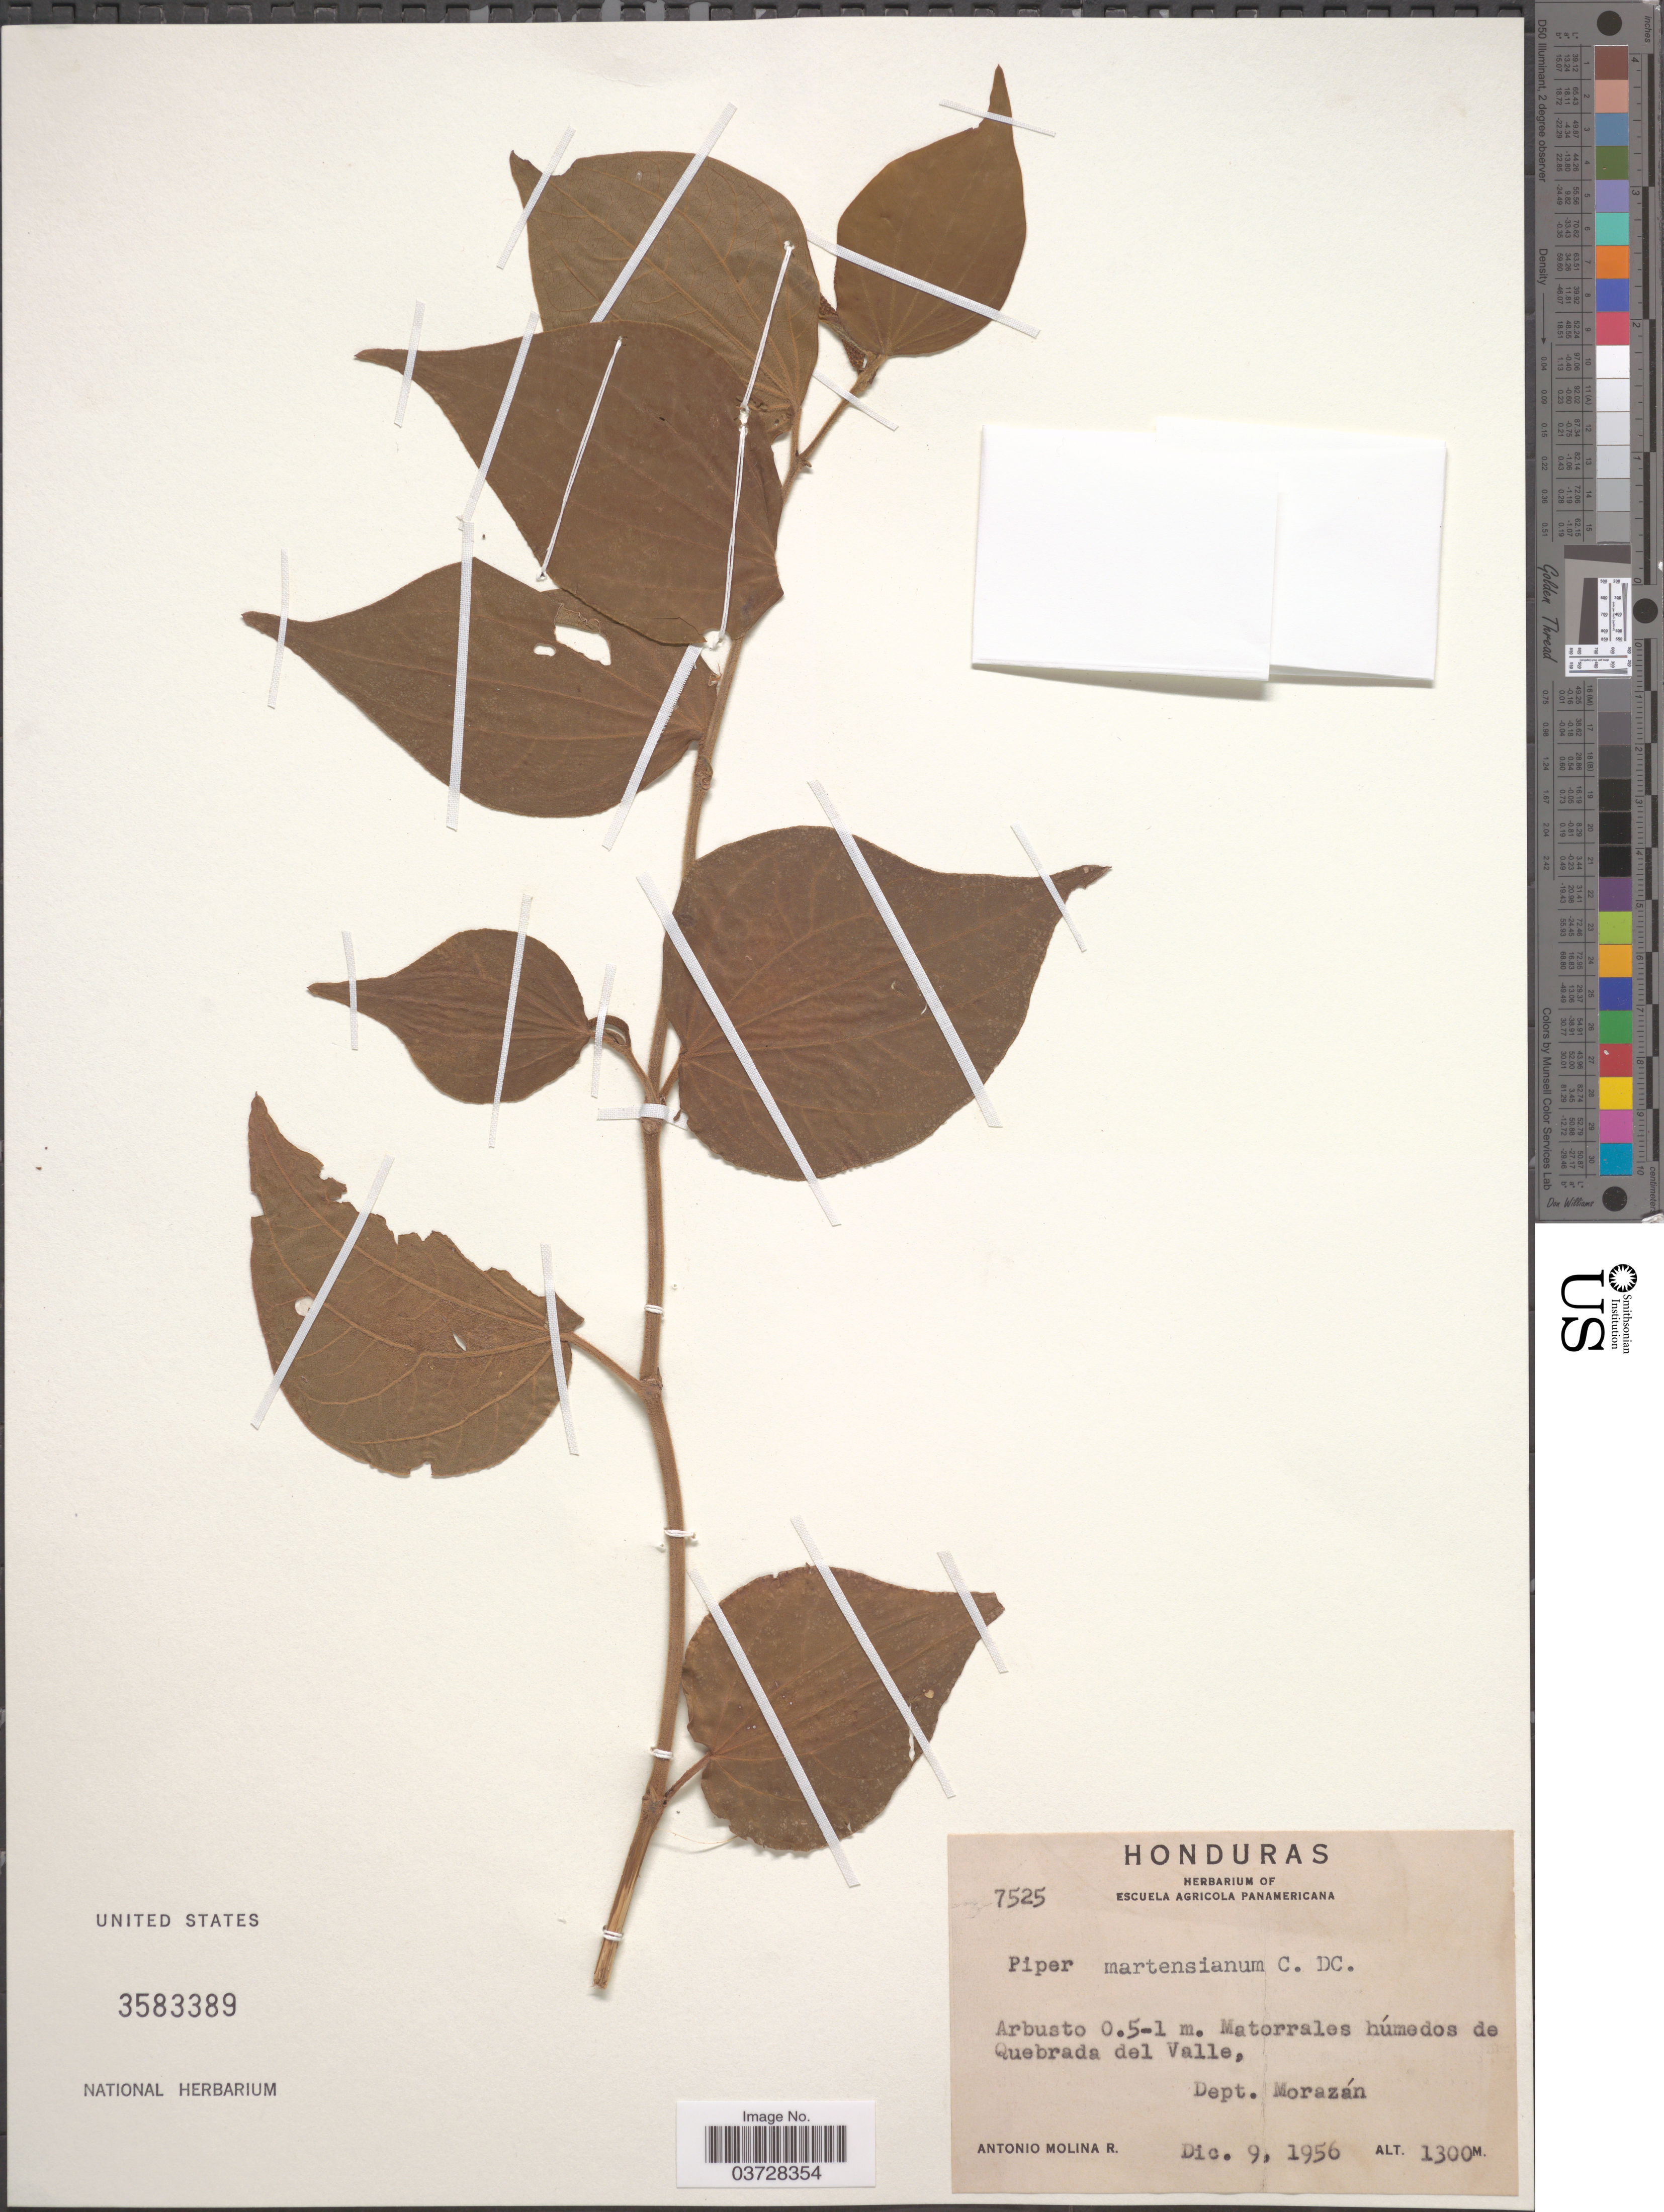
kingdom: Plantae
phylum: Tracheophyta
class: Magnoliopsida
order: Piperales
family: Piperaceae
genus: Piper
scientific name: Piper martensianum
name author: C. DC.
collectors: A. Molina R.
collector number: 7525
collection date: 1956-12-09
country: Honduras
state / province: Fco. Morazán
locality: Matorrales húmedos de Quebrada del Valle, Dept. Morazán.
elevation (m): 1300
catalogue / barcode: US 3583389